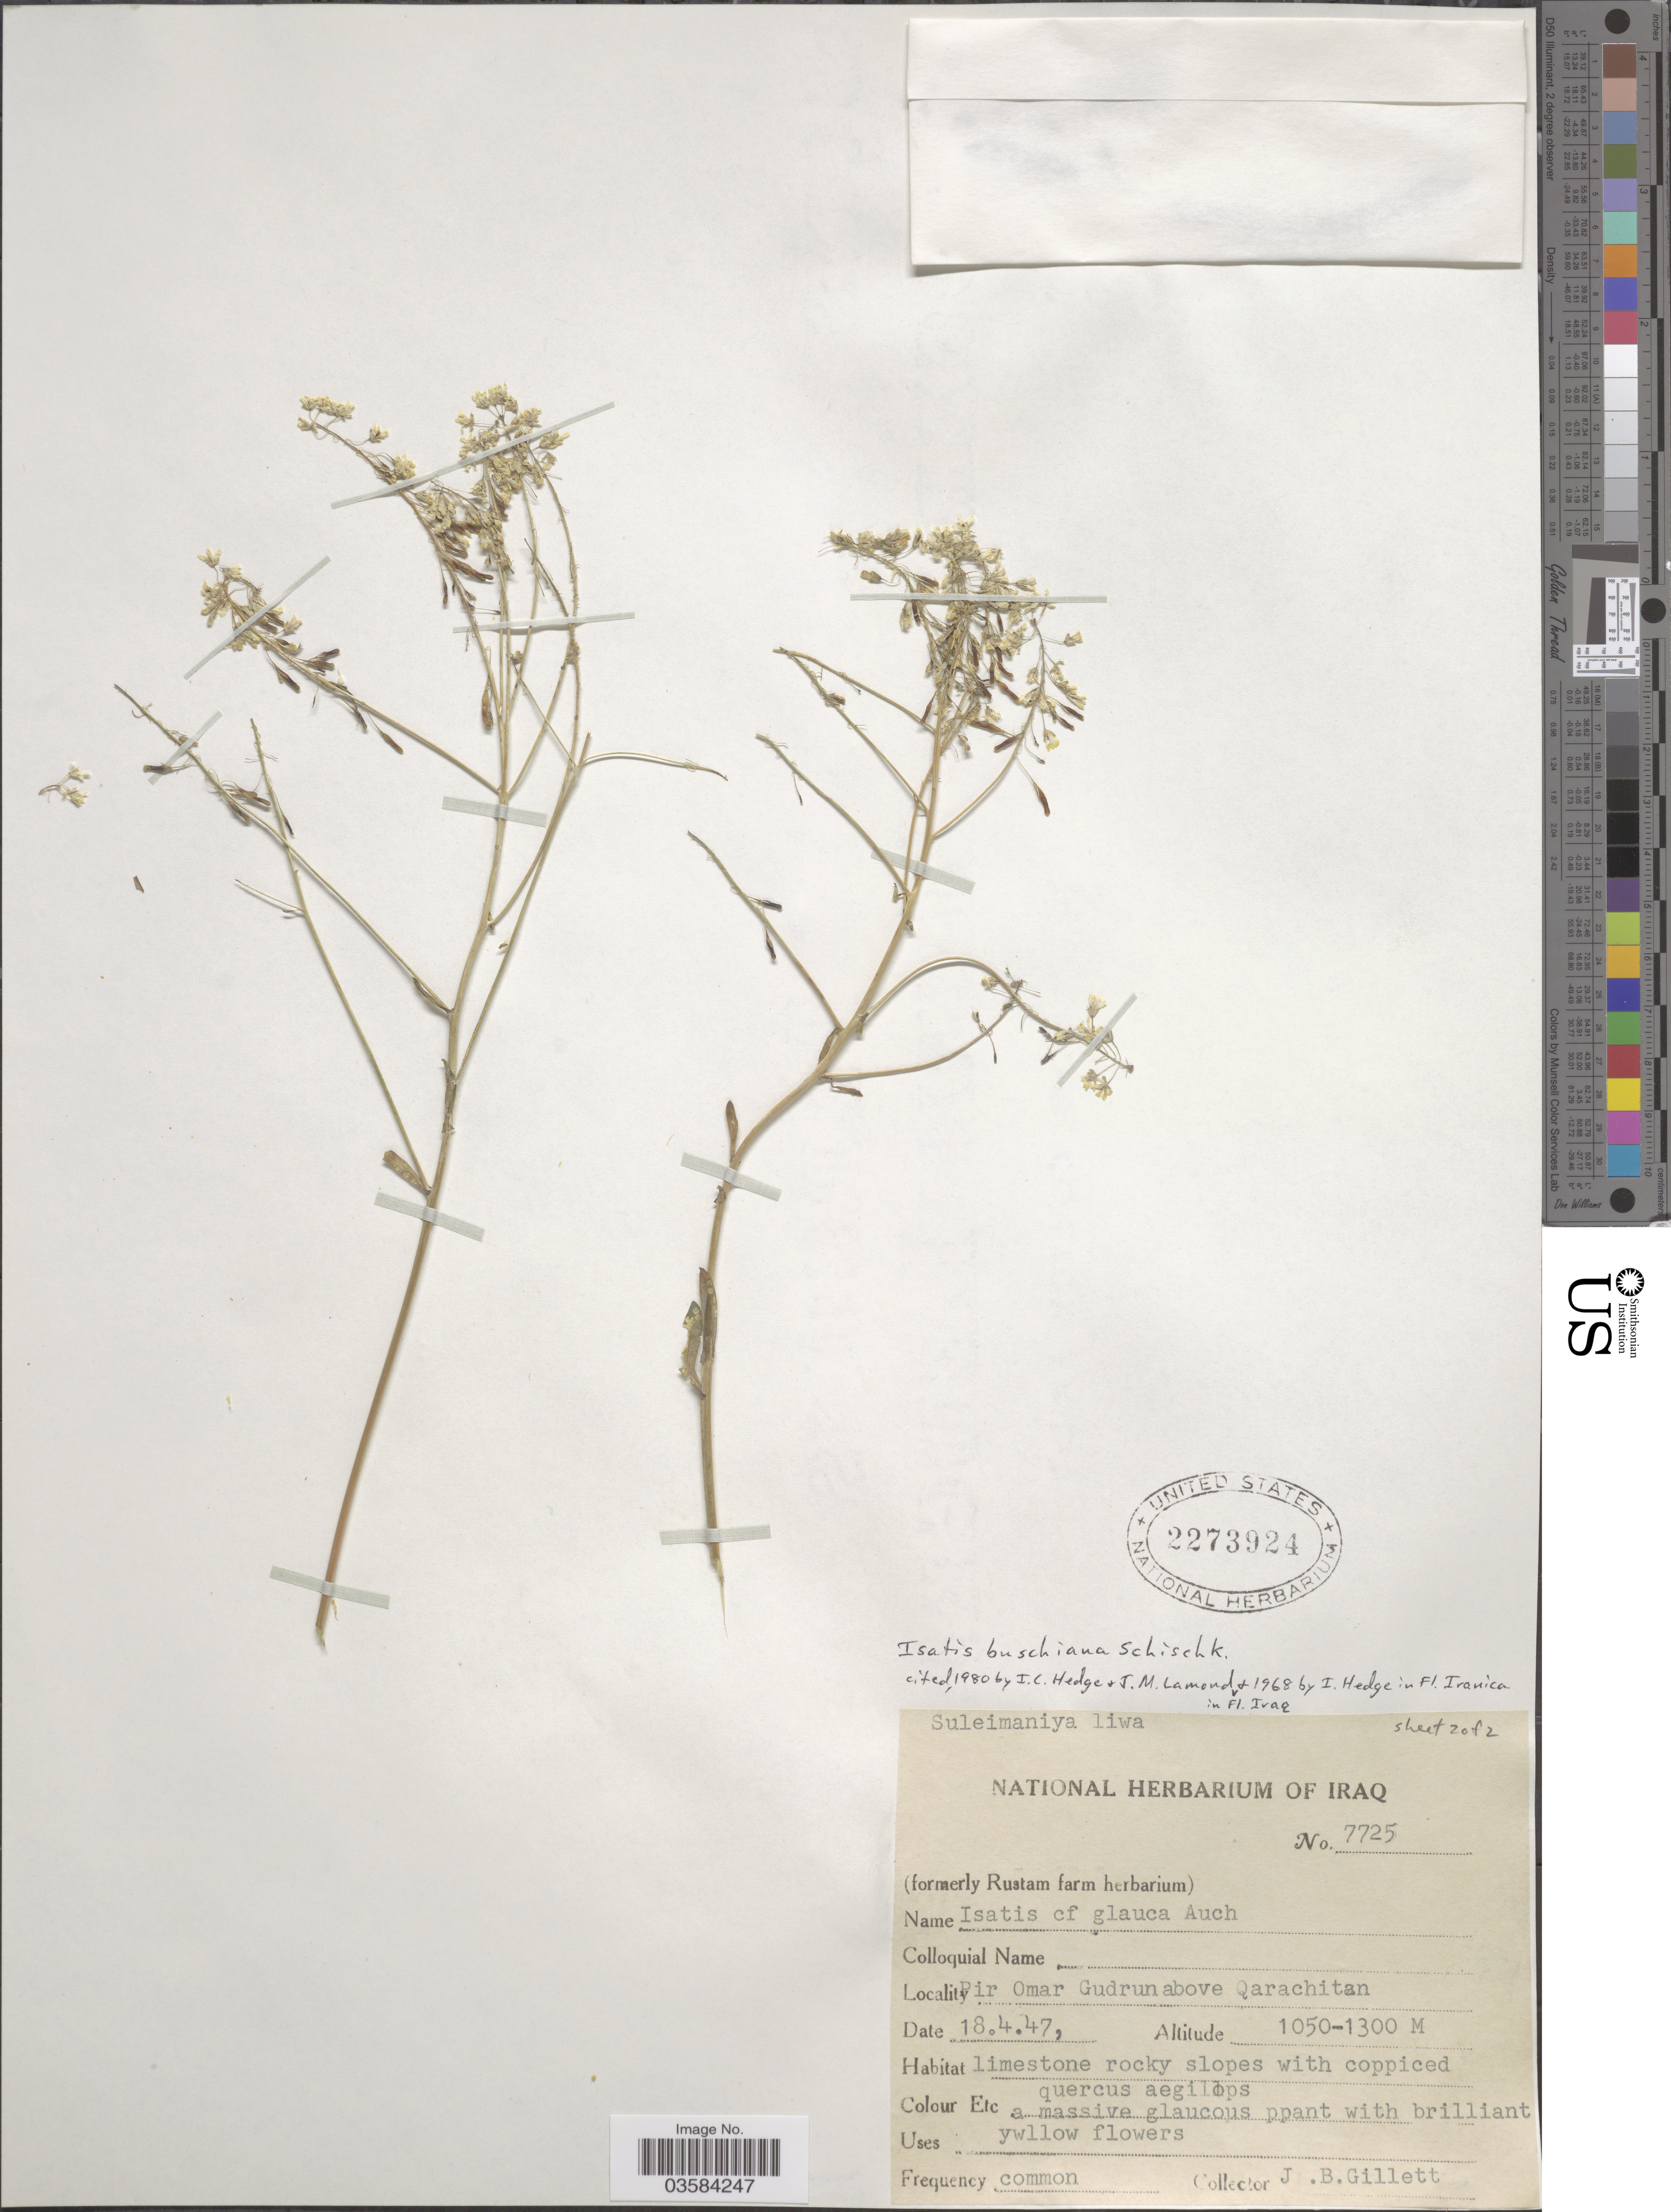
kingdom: Plantae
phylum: Tracheophyta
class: Magnoliopsida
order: Brassicales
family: Brassicaceae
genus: Isatis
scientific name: Isatis buschiana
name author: Schischk.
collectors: J. B. Gillett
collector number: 7725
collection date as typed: Transcribed d/m/y: 18/4/47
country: Iraq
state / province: As Sulaymānīyah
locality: Suleimaniya liwa. Pir Omar Gudrun above Qarachitan.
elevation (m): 1050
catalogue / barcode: US 2273924